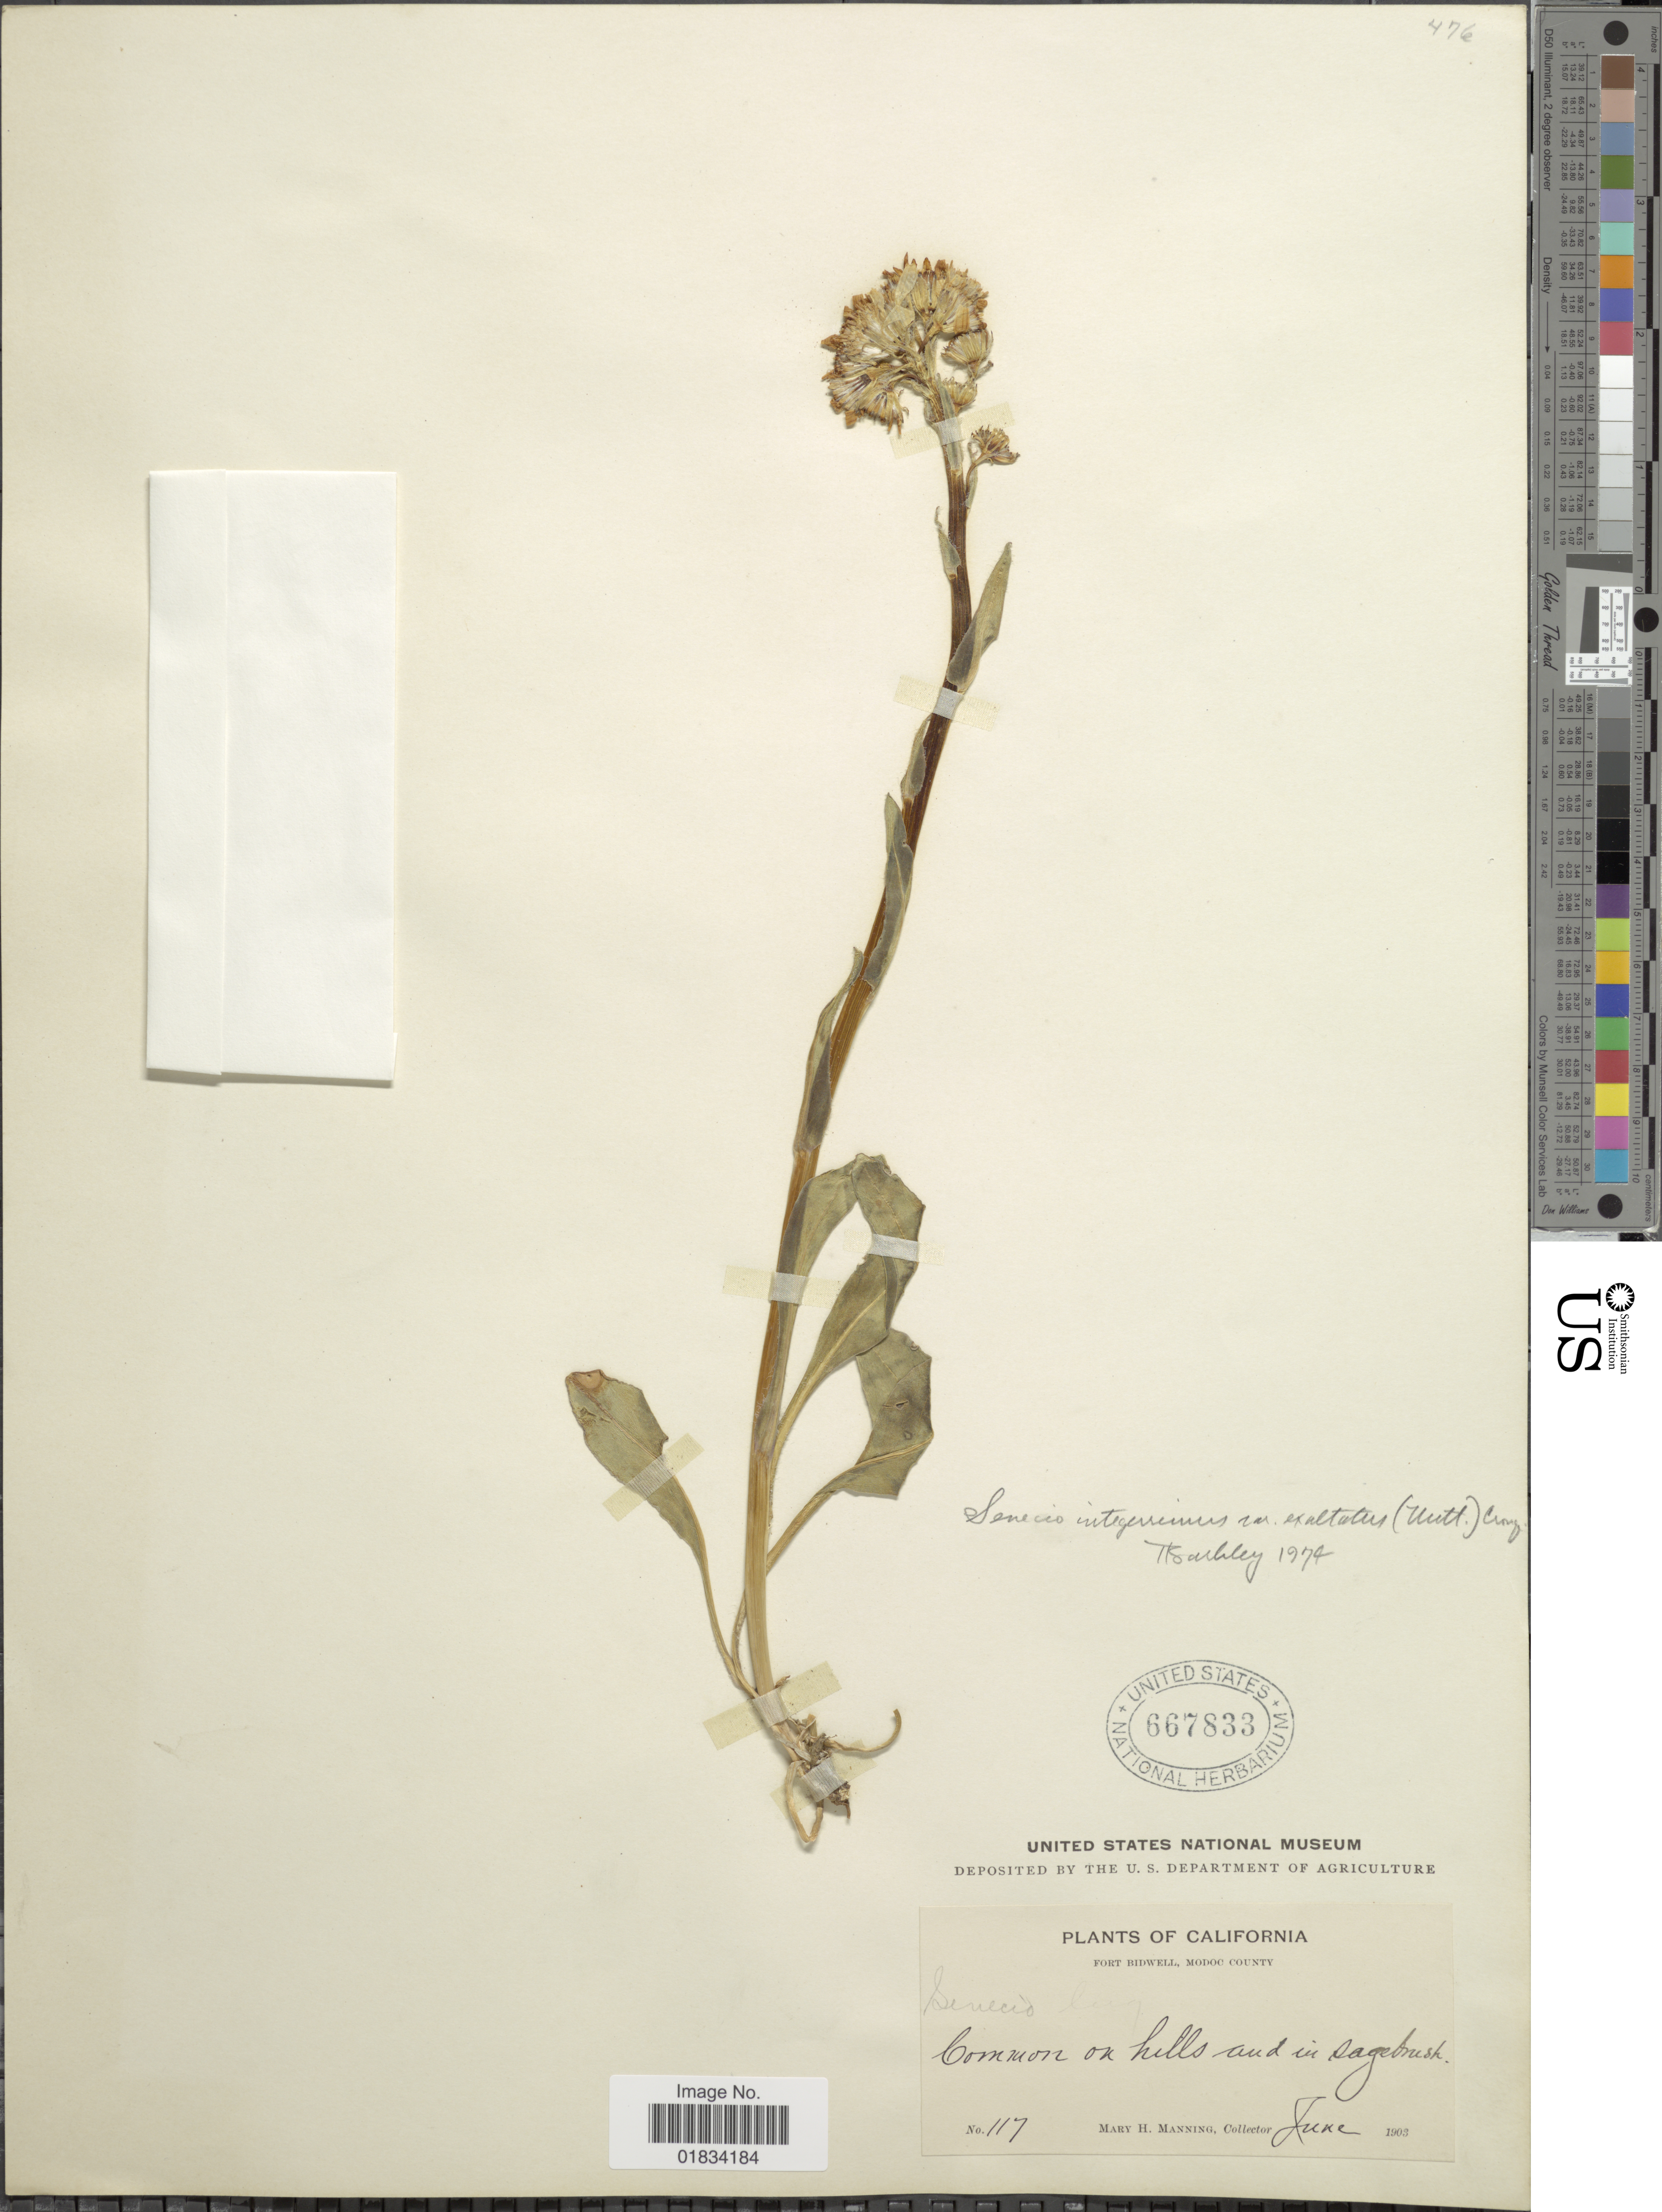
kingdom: Plantae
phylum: Tracheophyta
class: Magnoliopsida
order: Asterales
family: Asteraceae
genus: Senecio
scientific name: Senecio integerrimus var. exaltatus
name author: (Nutt.) Cronq.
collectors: M. Manning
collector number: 117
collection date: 1903-06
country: United States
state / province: California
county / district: Modoc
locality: Fort Bidwell, Modoc County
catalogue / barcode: US 667833